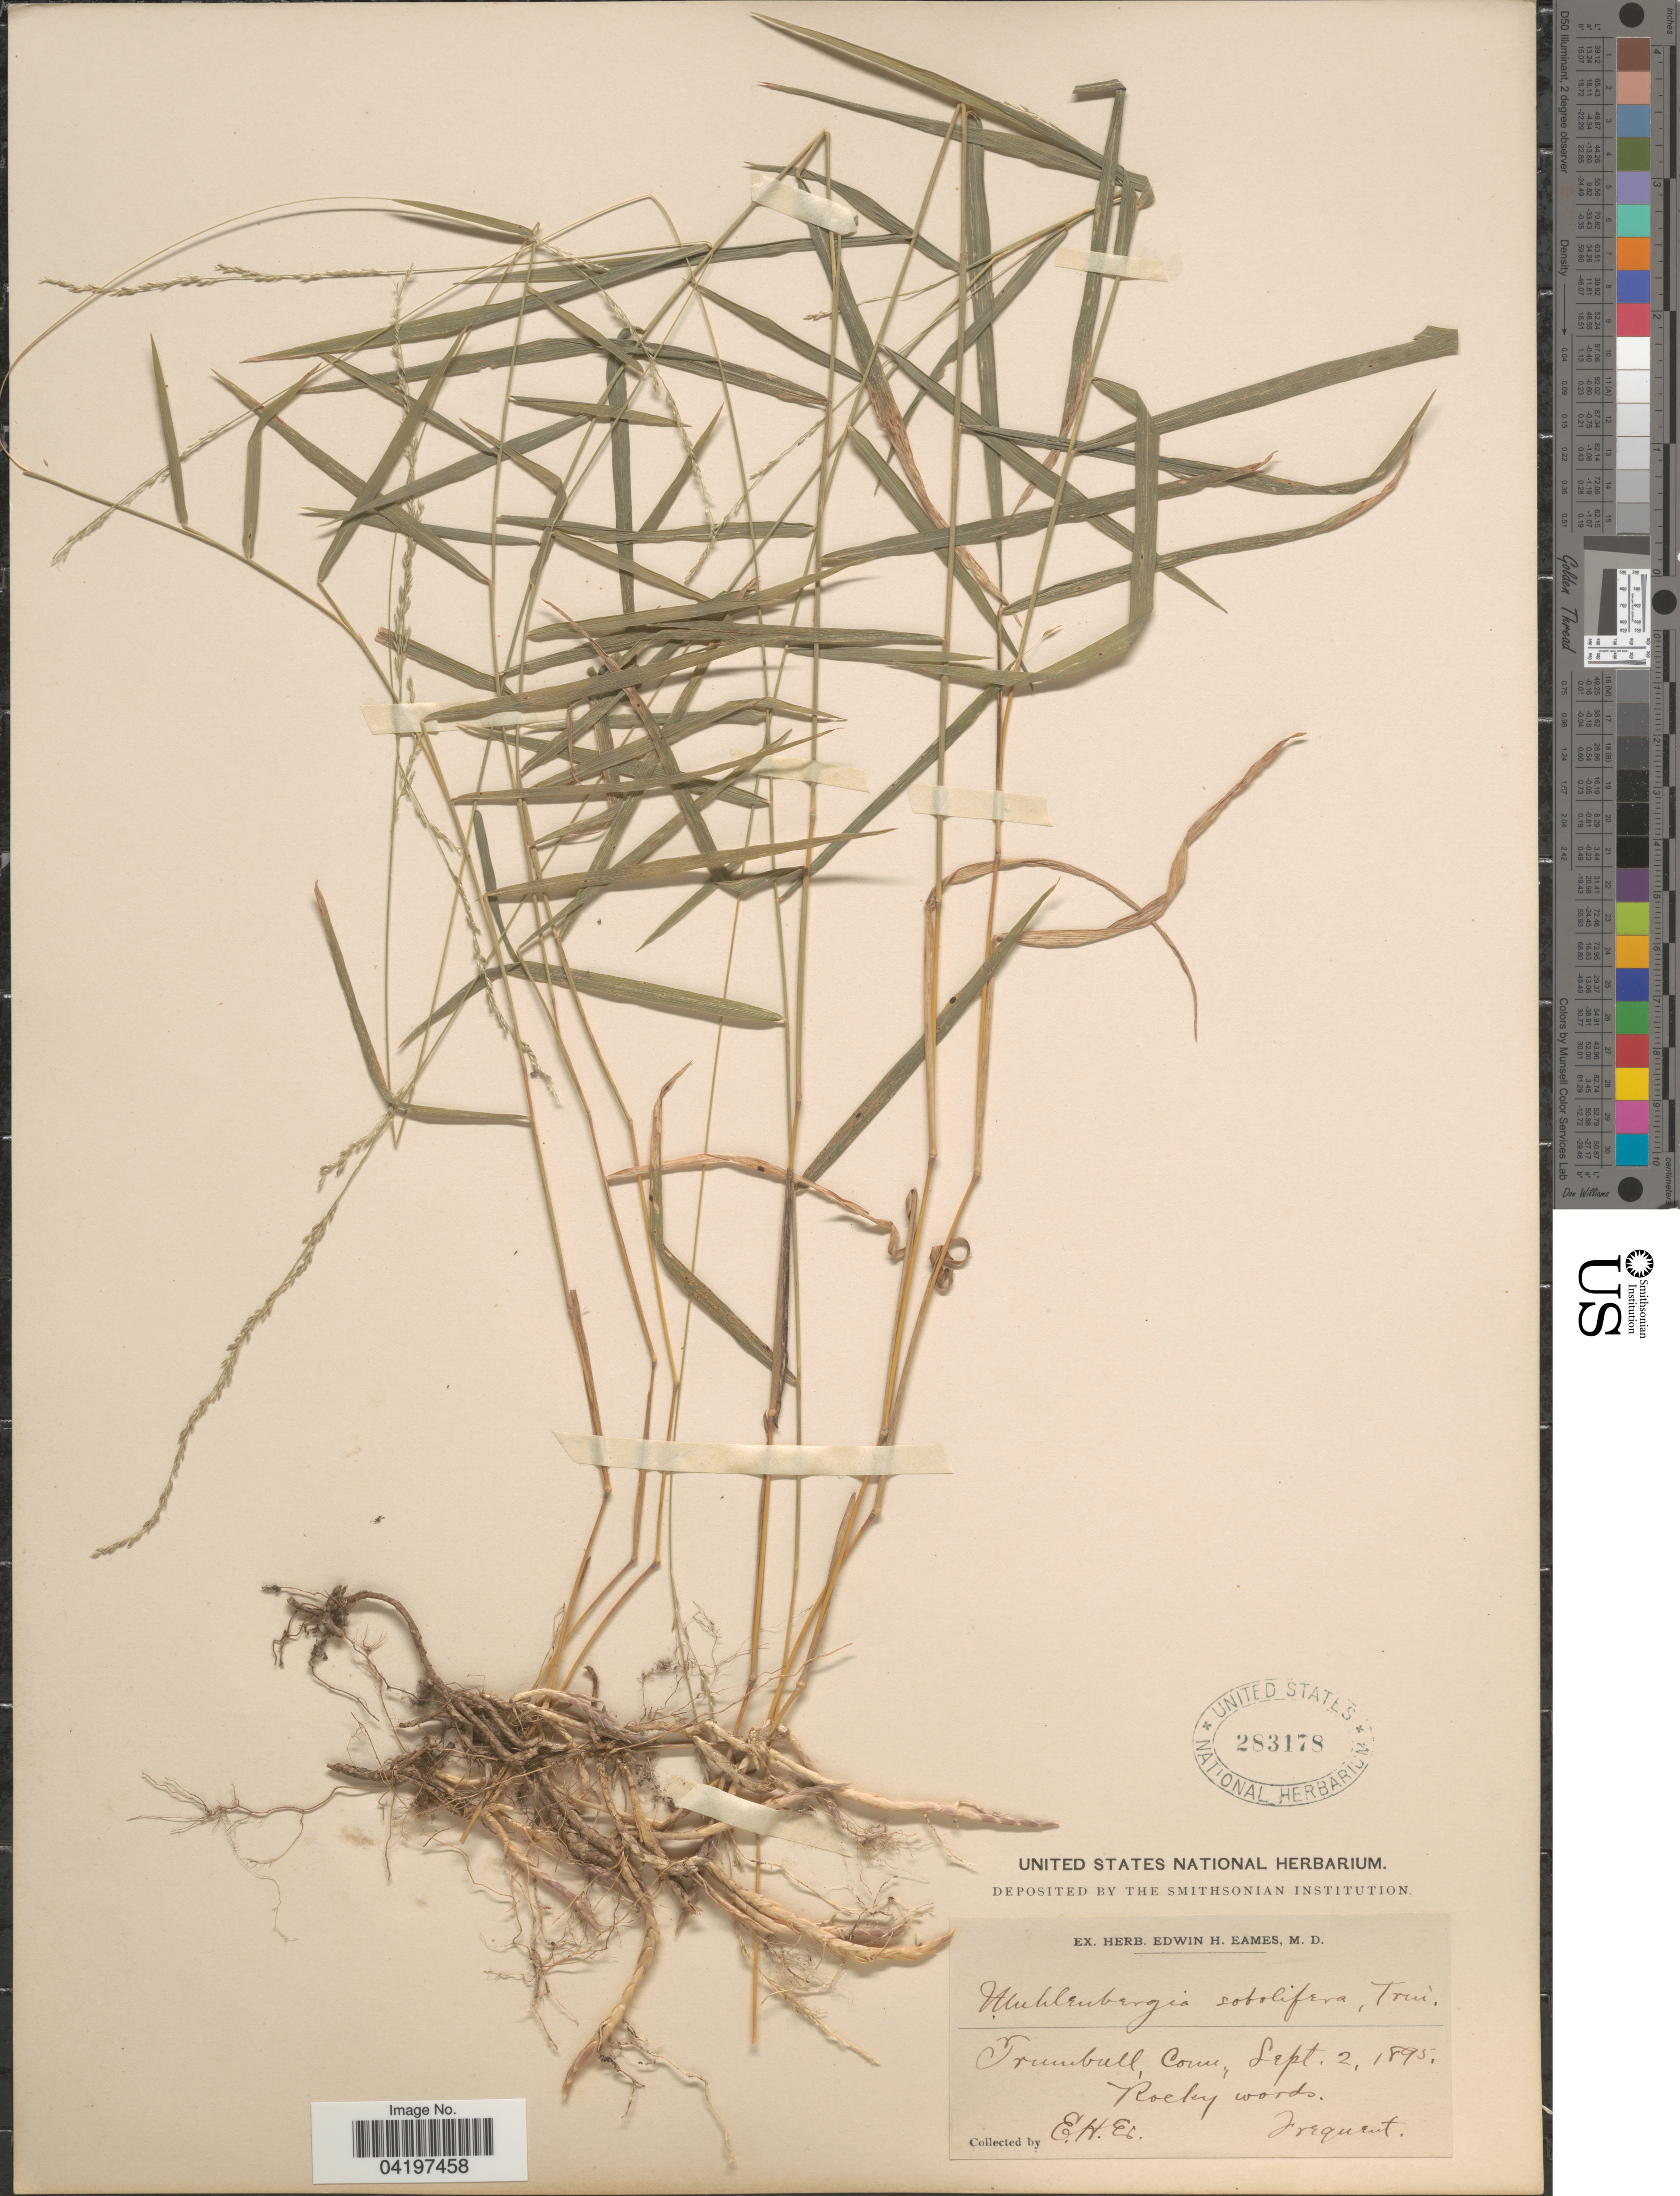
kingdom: Plantae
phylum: Tracheophyta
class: Liliopsida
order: Poales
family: Poaceae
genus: Muhlenbergia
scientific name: Muhlenbergia sobolifera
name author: (Muhl. ex Willd.) Trin.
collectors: E. H. Eames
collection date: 1895-09-02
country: United States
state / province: Connecticut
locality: Trumbull.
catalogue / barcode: US 283178